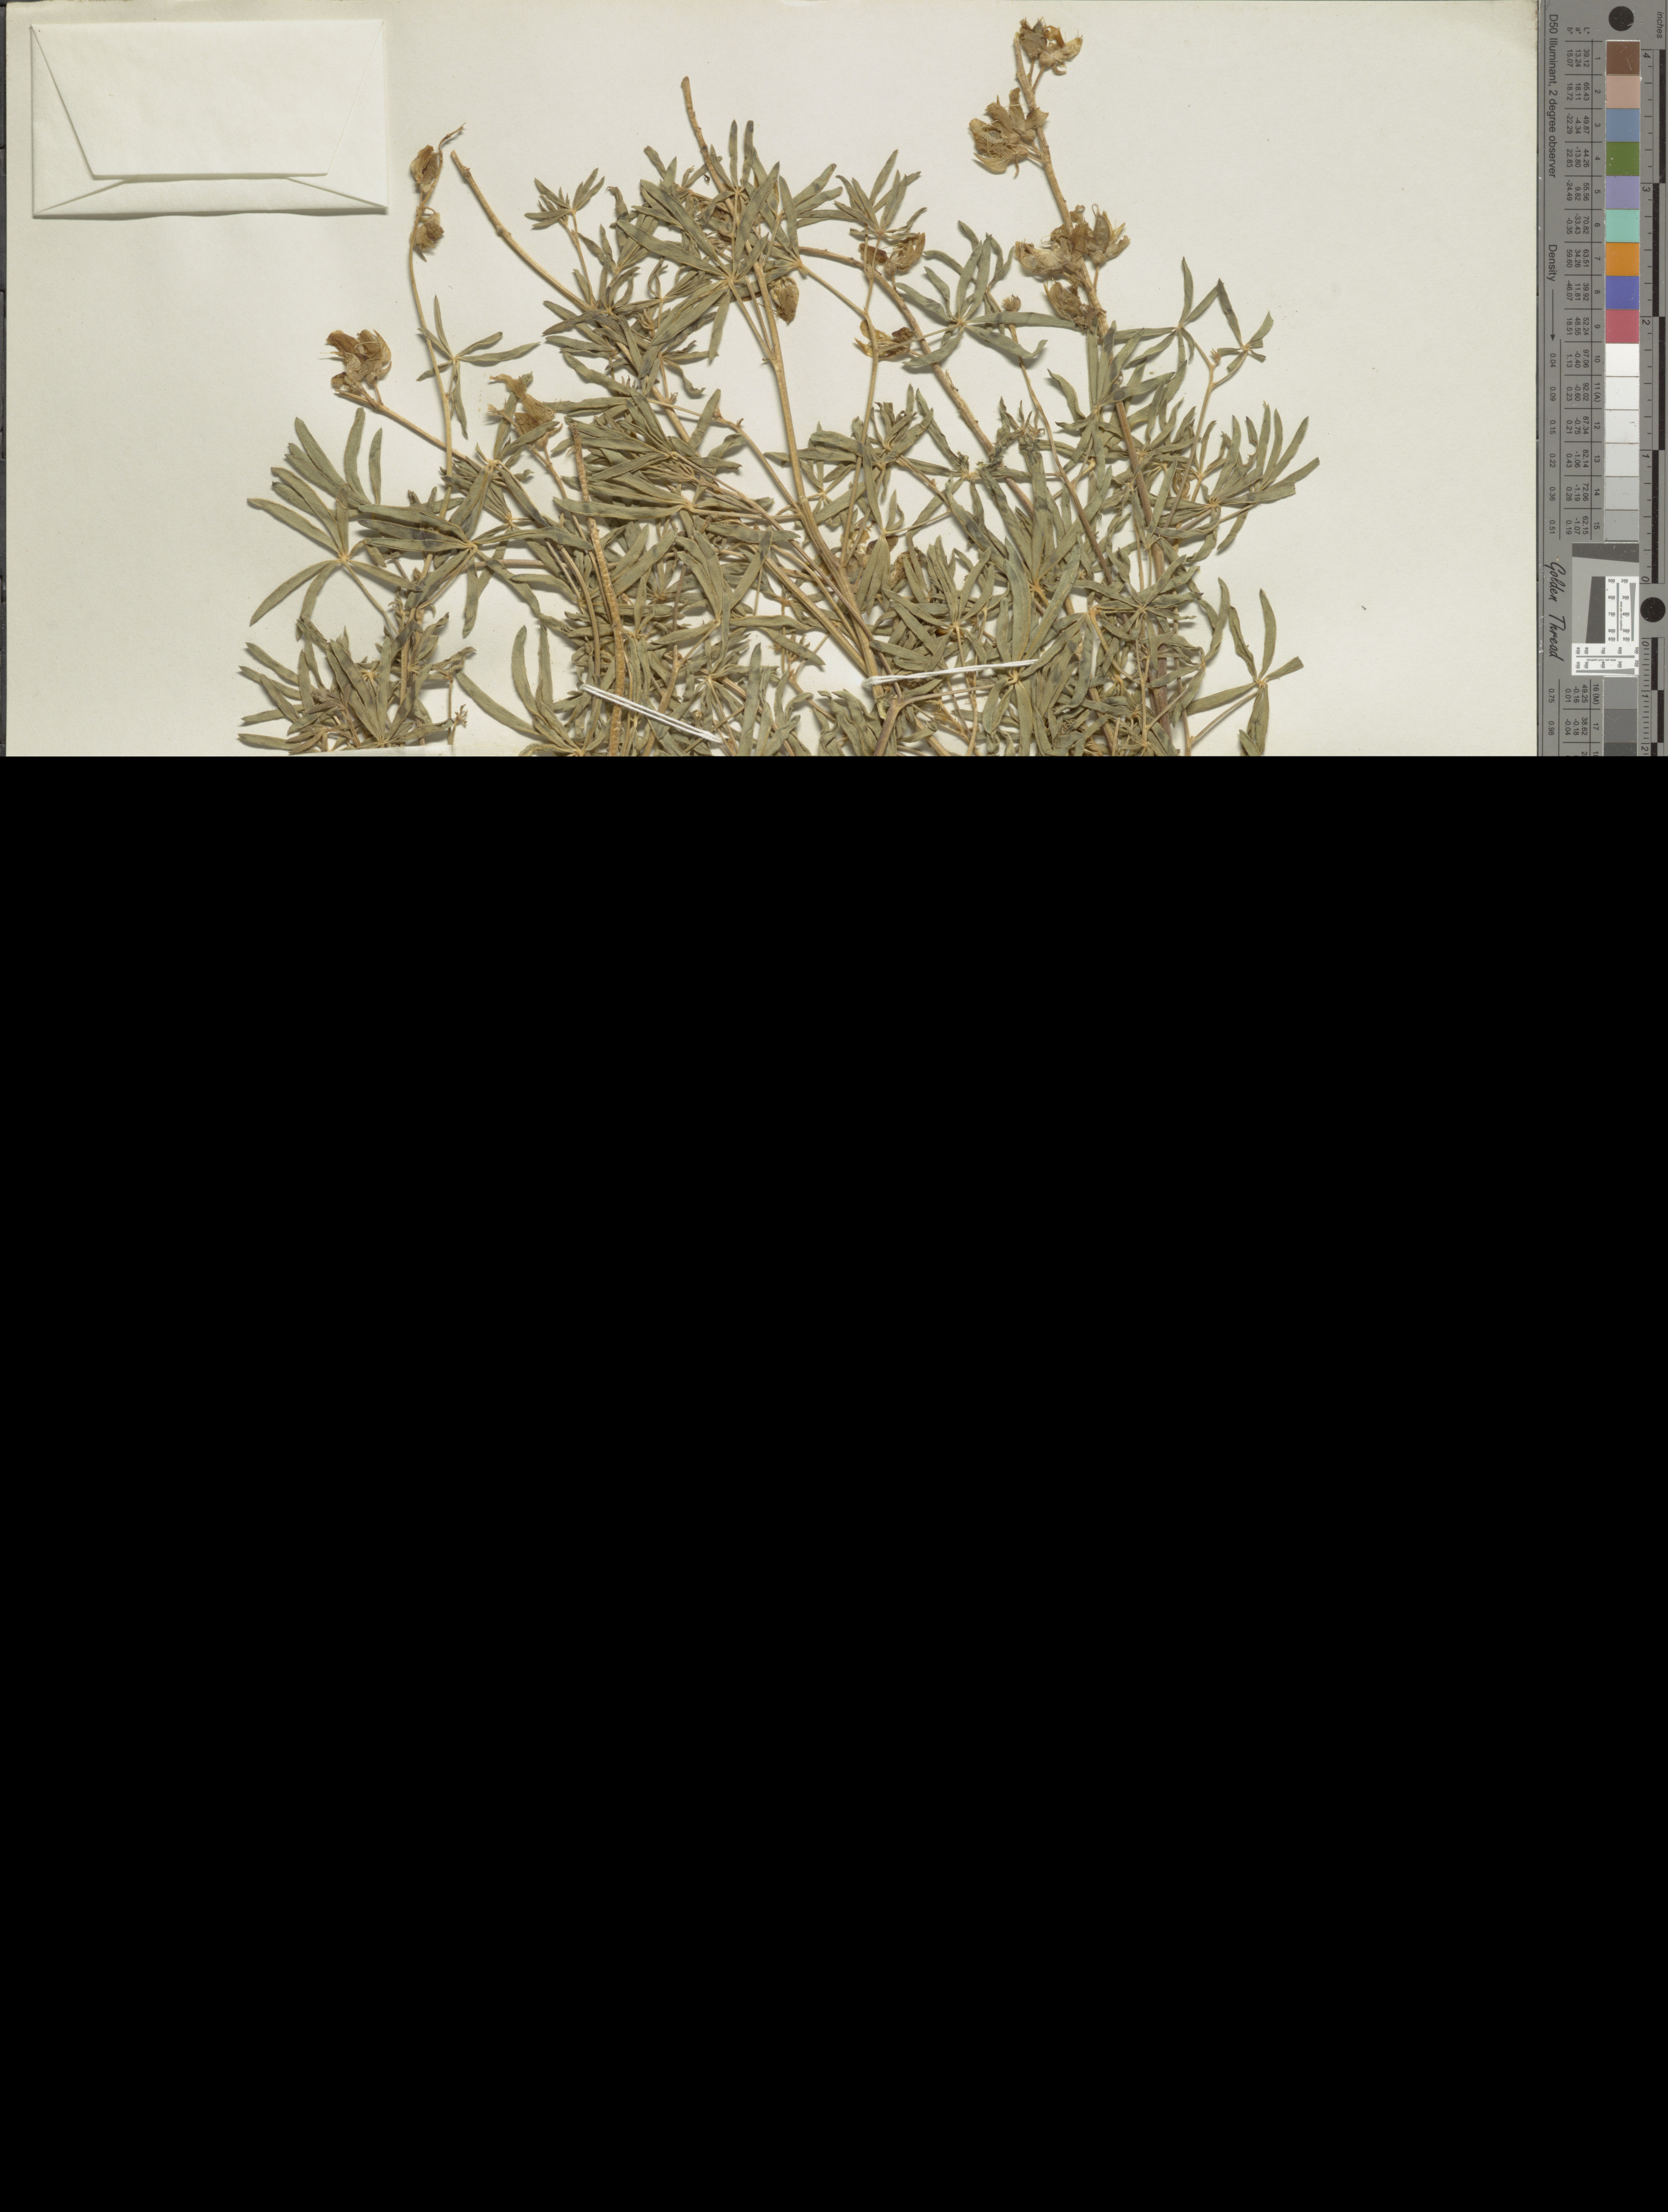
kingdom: Plantae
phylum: Tracheophyta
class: Magnoliopsida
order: Fabales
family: Fabaceae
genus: Lupinus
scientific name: Lupinus albicaulis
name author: Douglas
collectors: E. B. Copeland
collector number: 378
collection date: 1929-07-17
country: United States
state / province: California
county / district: Butte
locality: Above Jonesville, Butte County.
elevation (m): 2000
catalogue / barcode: US 1523262